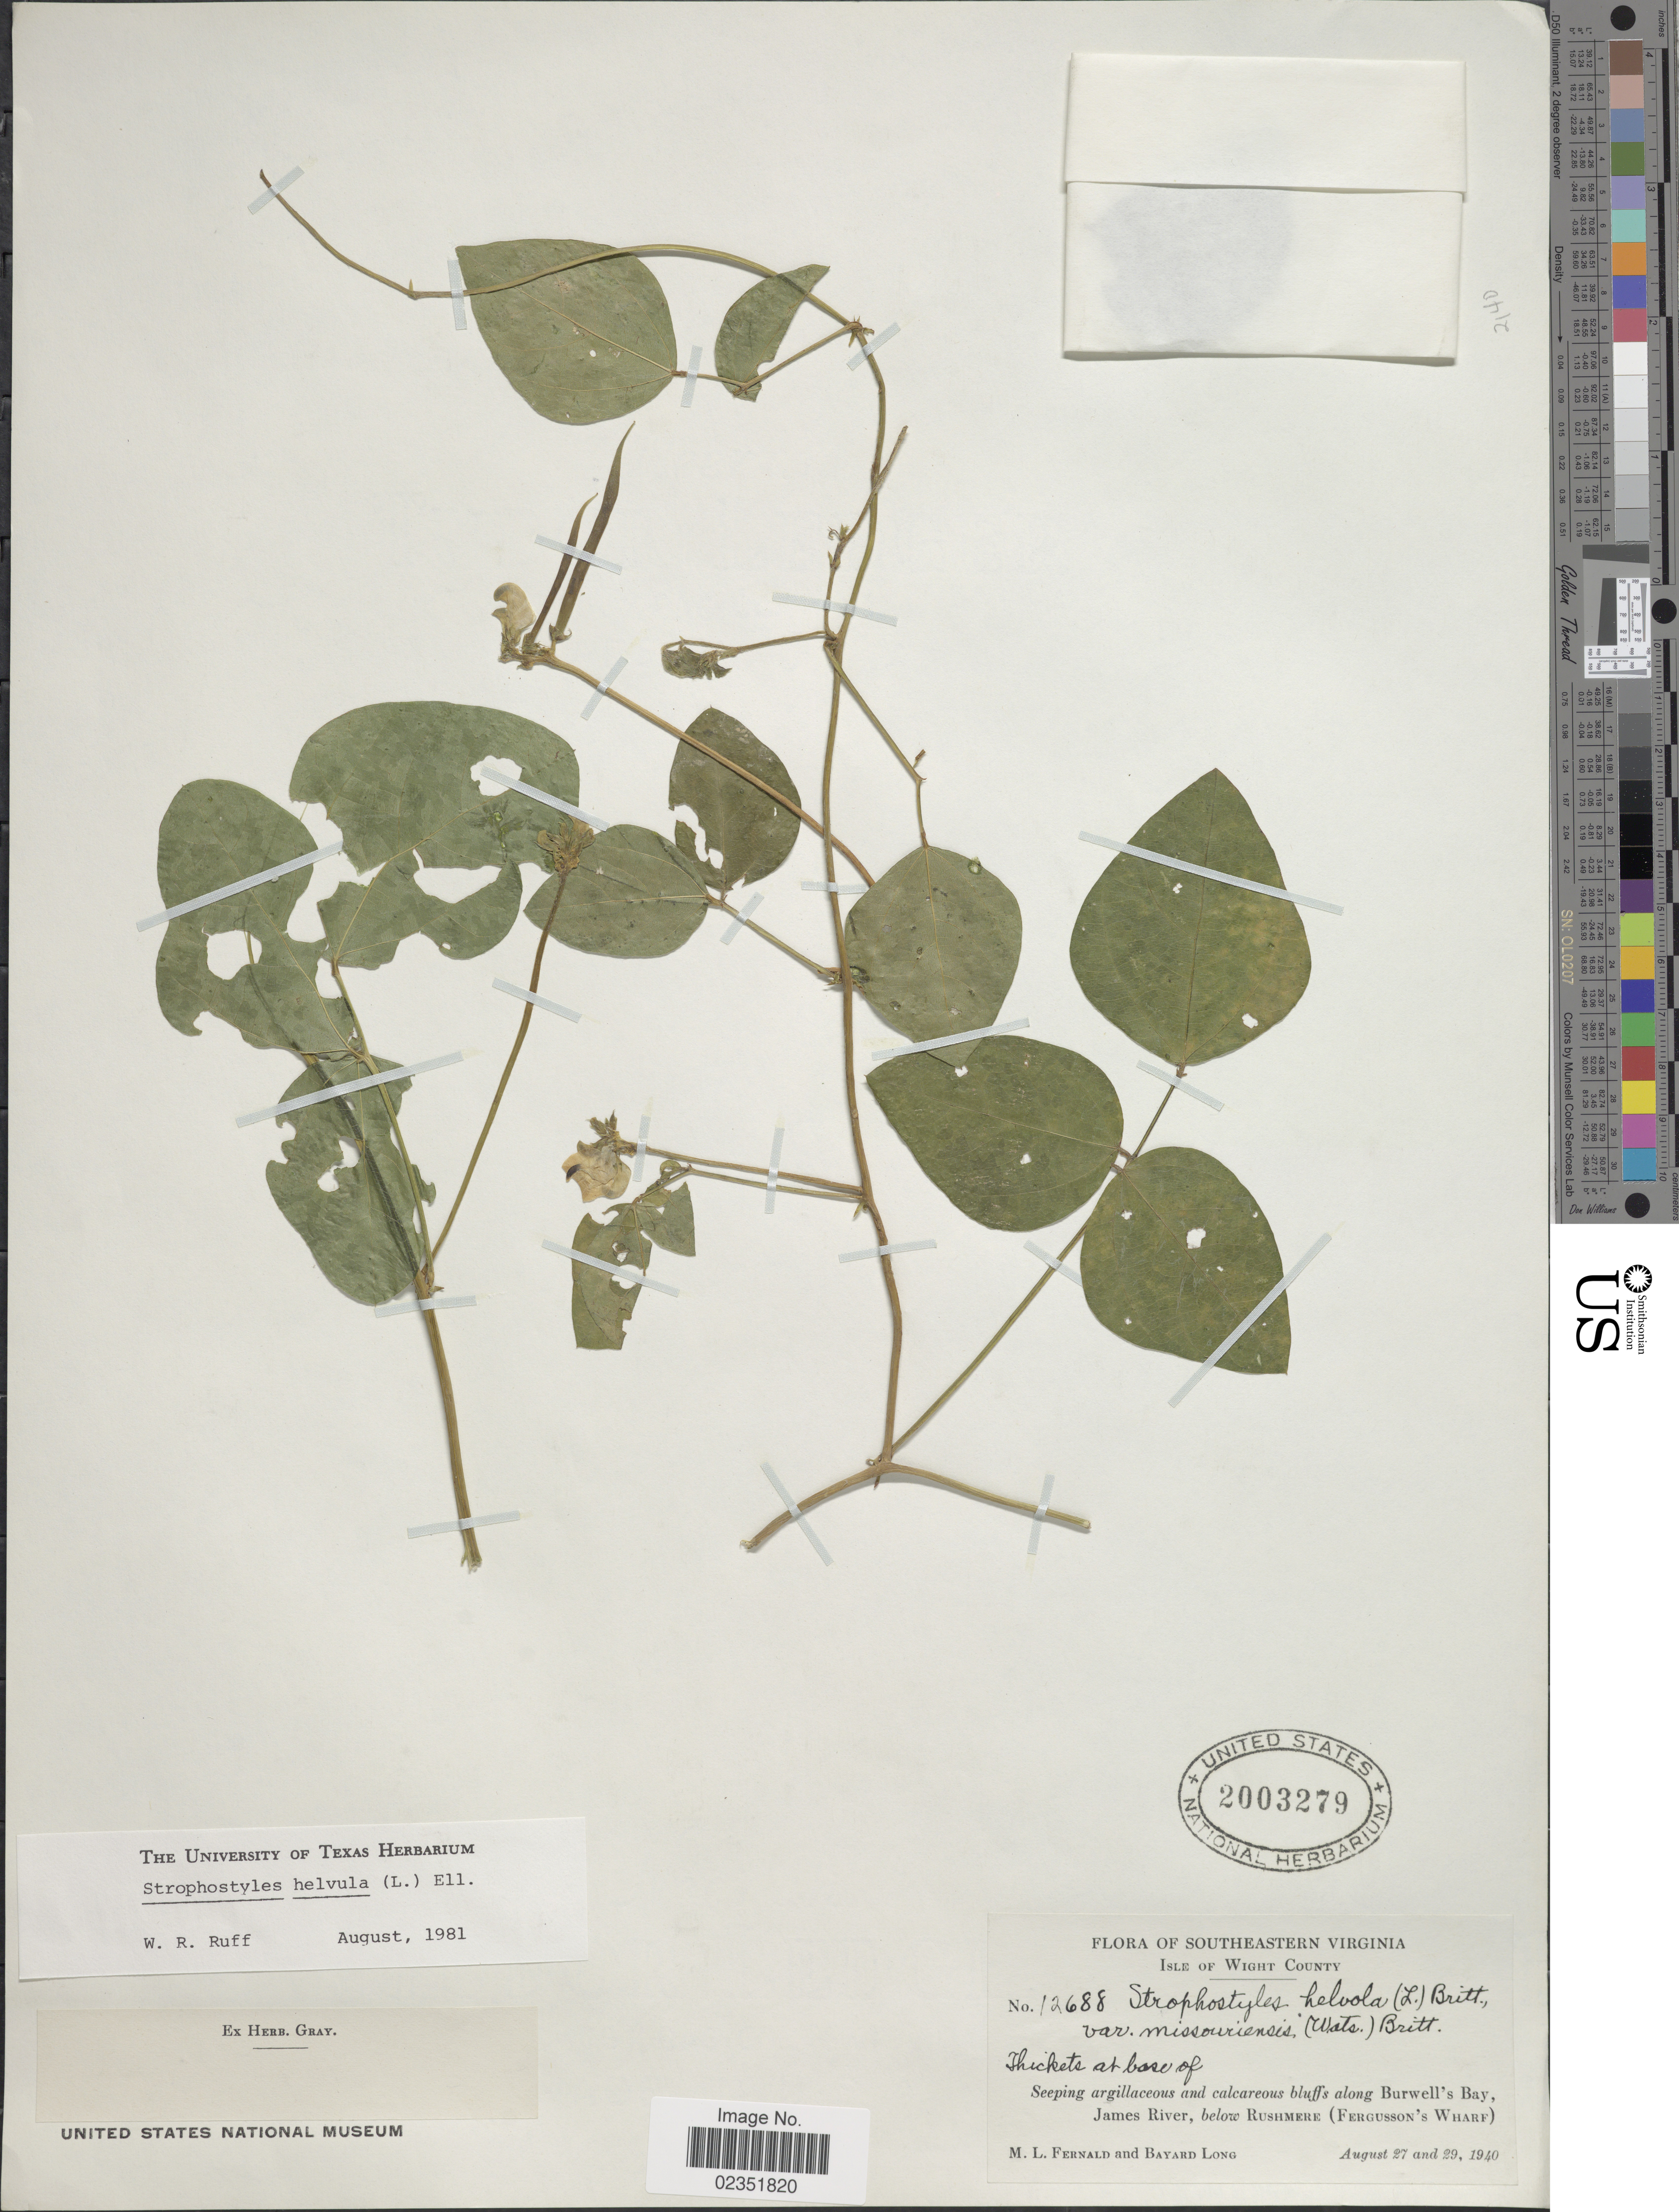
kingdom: Plantae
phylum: Tracheophyta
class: Magnoliopsida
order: Fabales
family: Fabaceae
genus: Strophostyles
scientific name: Strophostyles helvola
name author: (L.) Elliott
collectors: M. L. Fernald & B. Long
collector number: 12688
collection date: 1940-08-27/1940-08-29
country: United States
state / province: Virginia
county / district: Isle of Wight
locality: Southeastern Virginia, Isle of Wight County, Thickets at base of Seeping argillaceous and calcareous bluffs along Burwell's Bay, James River, below Rushmere (Fergusson's Wharf)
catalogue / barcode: US 2003279